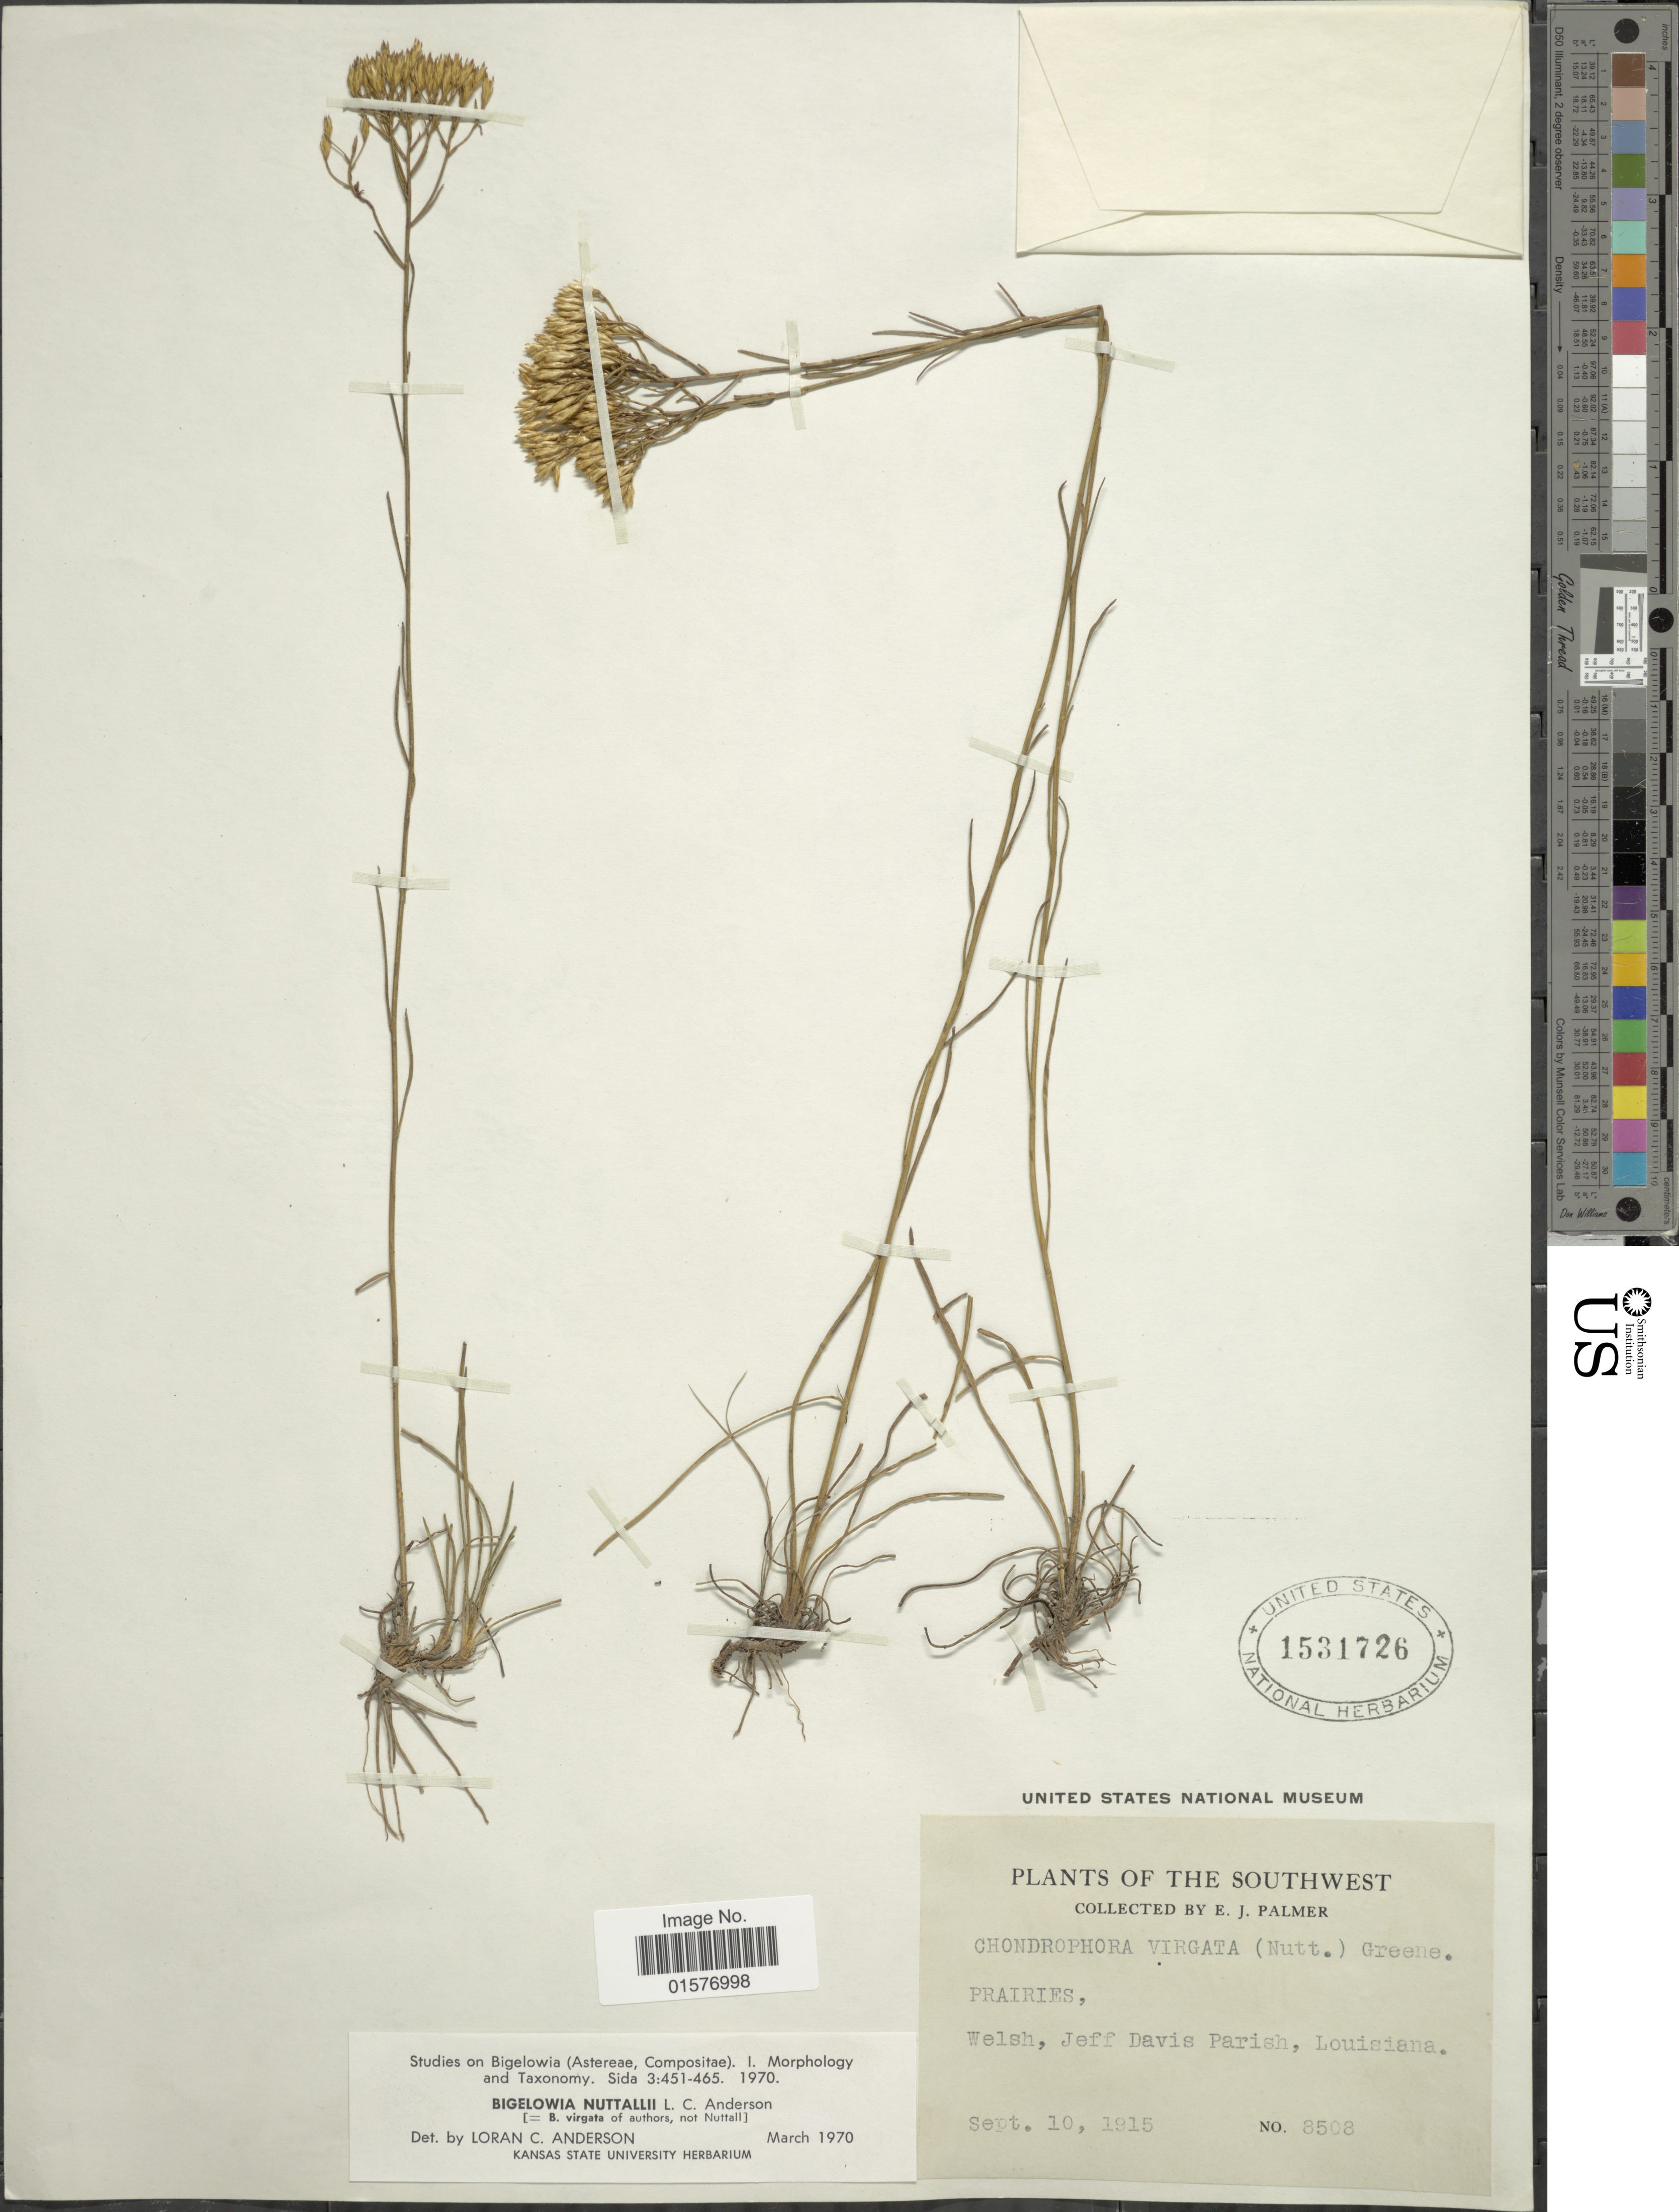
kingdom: Plantae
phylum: Tracheophyta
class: Magnoliopsida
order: Asterales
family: Asteraceae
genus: Bigelowia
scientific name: Bigelowia nuttallii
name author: L.C. Anderson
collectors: E. J. Palmer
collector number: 8508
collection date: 1915-09-10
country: United States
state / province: Louisiana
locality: The Southwest, Prairies, Welsh, Jeff Davis Parish, Louisiana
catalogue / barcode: US 1531726